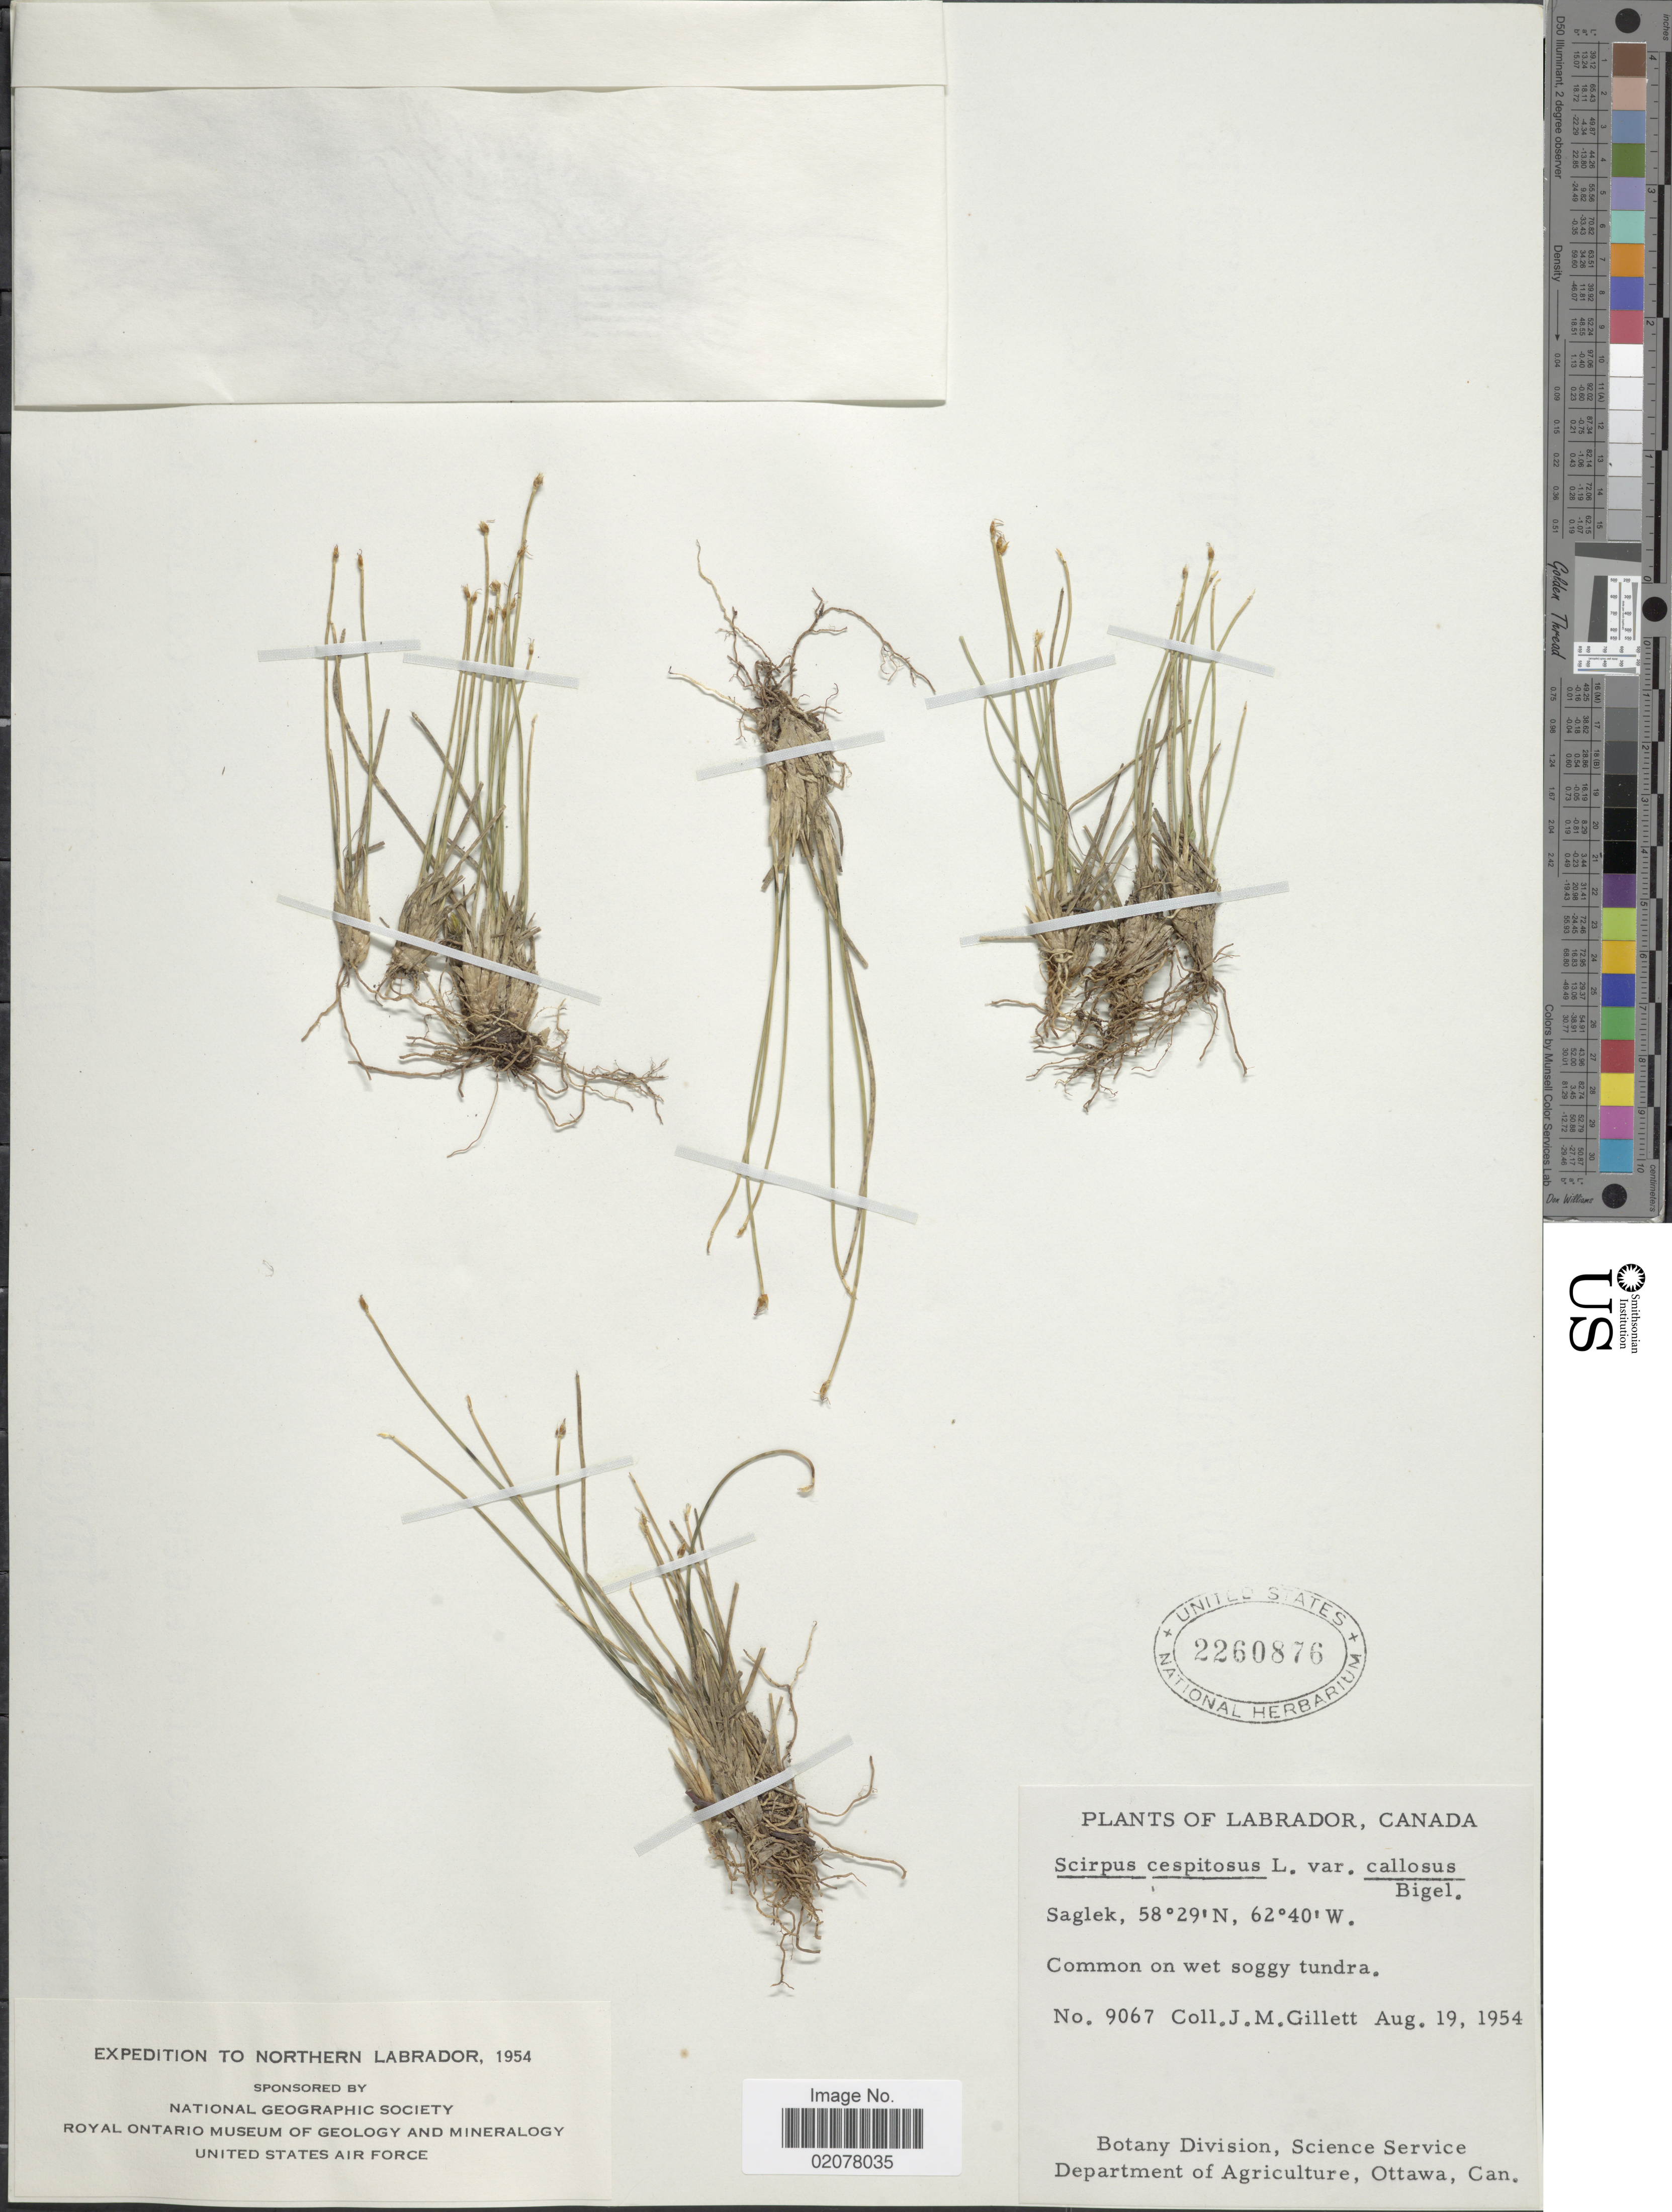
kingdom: Plantae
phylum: Tracheophyta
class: Liliopsida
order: Poales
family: Cyperaceae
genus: Trichophorum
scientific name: Trichophorum cespitosum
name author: (L.) Hartm.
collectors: J. M. Gillett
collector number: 9067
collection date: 1954-08-19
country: Canada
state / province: Newfoundland and Labrador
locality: Labrador. Saglek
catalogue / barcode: US 2260876